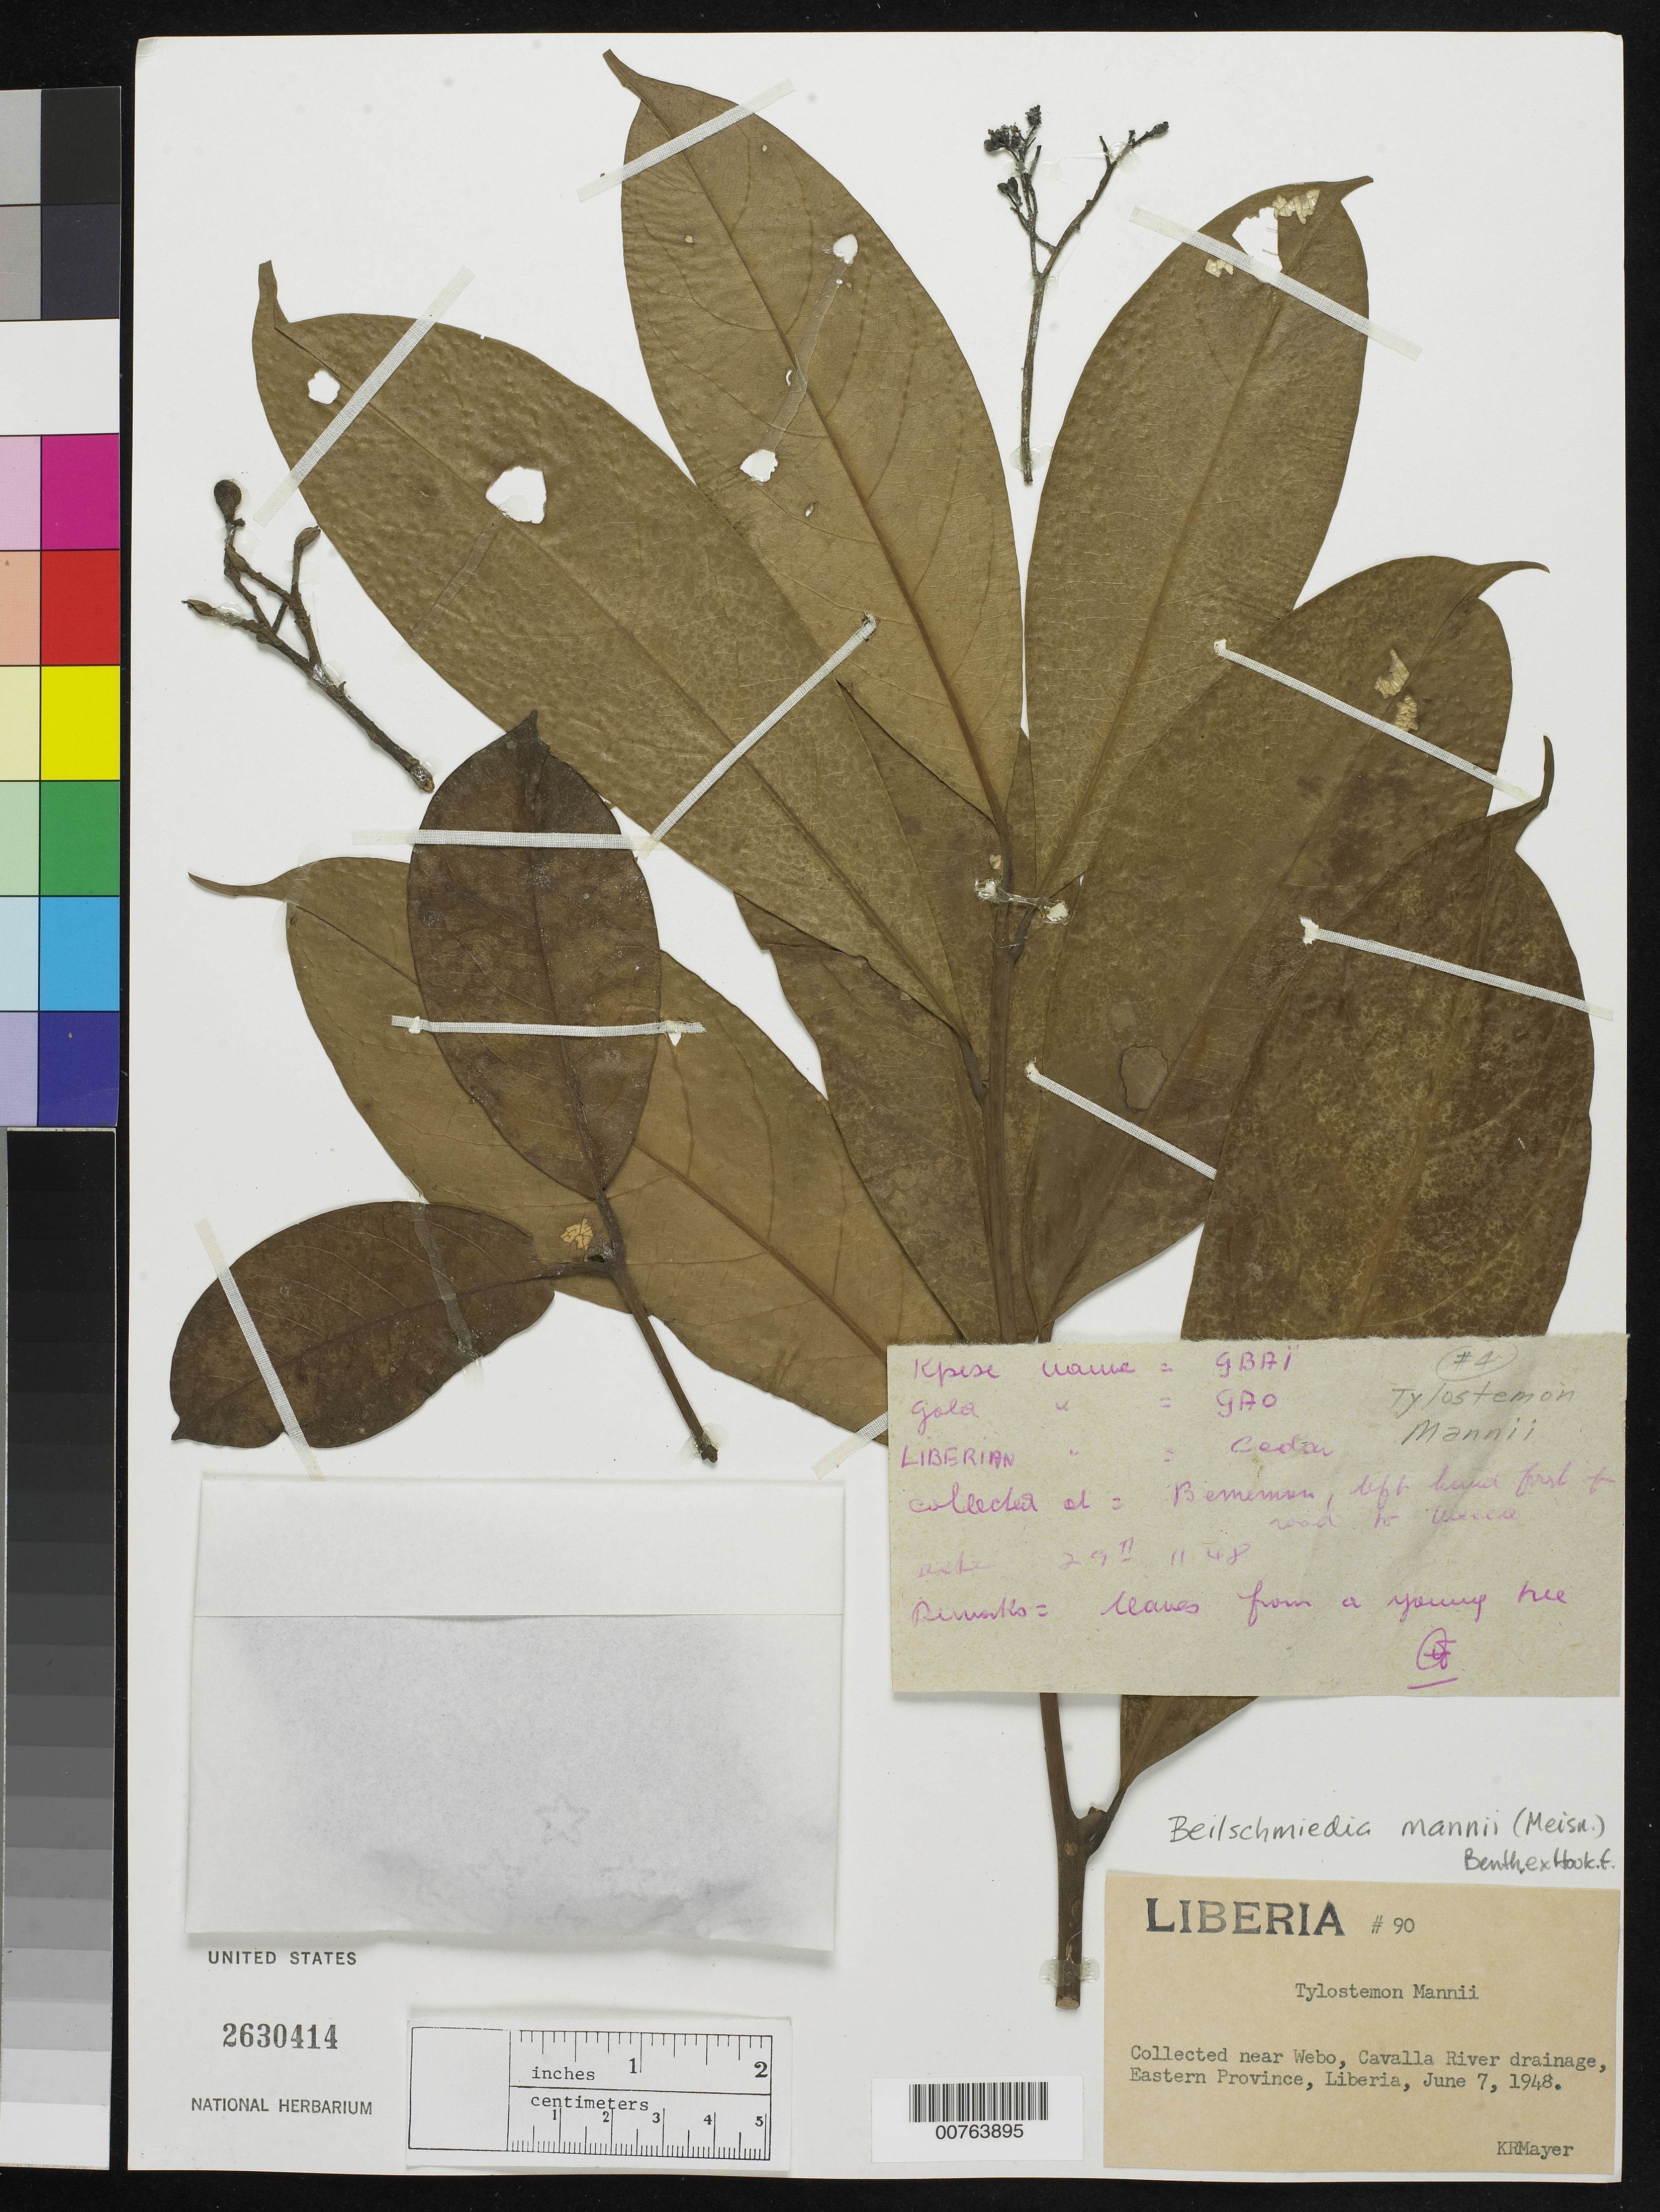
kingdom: Plantae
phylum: Tracheophyta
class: Magnoliopsida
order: Laurales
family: Lauraceae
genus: Beilschmiedia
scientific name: Beilschmiedia mannii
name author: (Meisn.) Benth. & Hook. f.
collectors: K. R. Mayer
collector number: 90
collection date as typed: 7 Jun 1948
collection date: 1948-06-07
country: Liberia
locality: Eastern Province: Cavalla River drainage, near Webo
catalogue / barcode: US 2630414